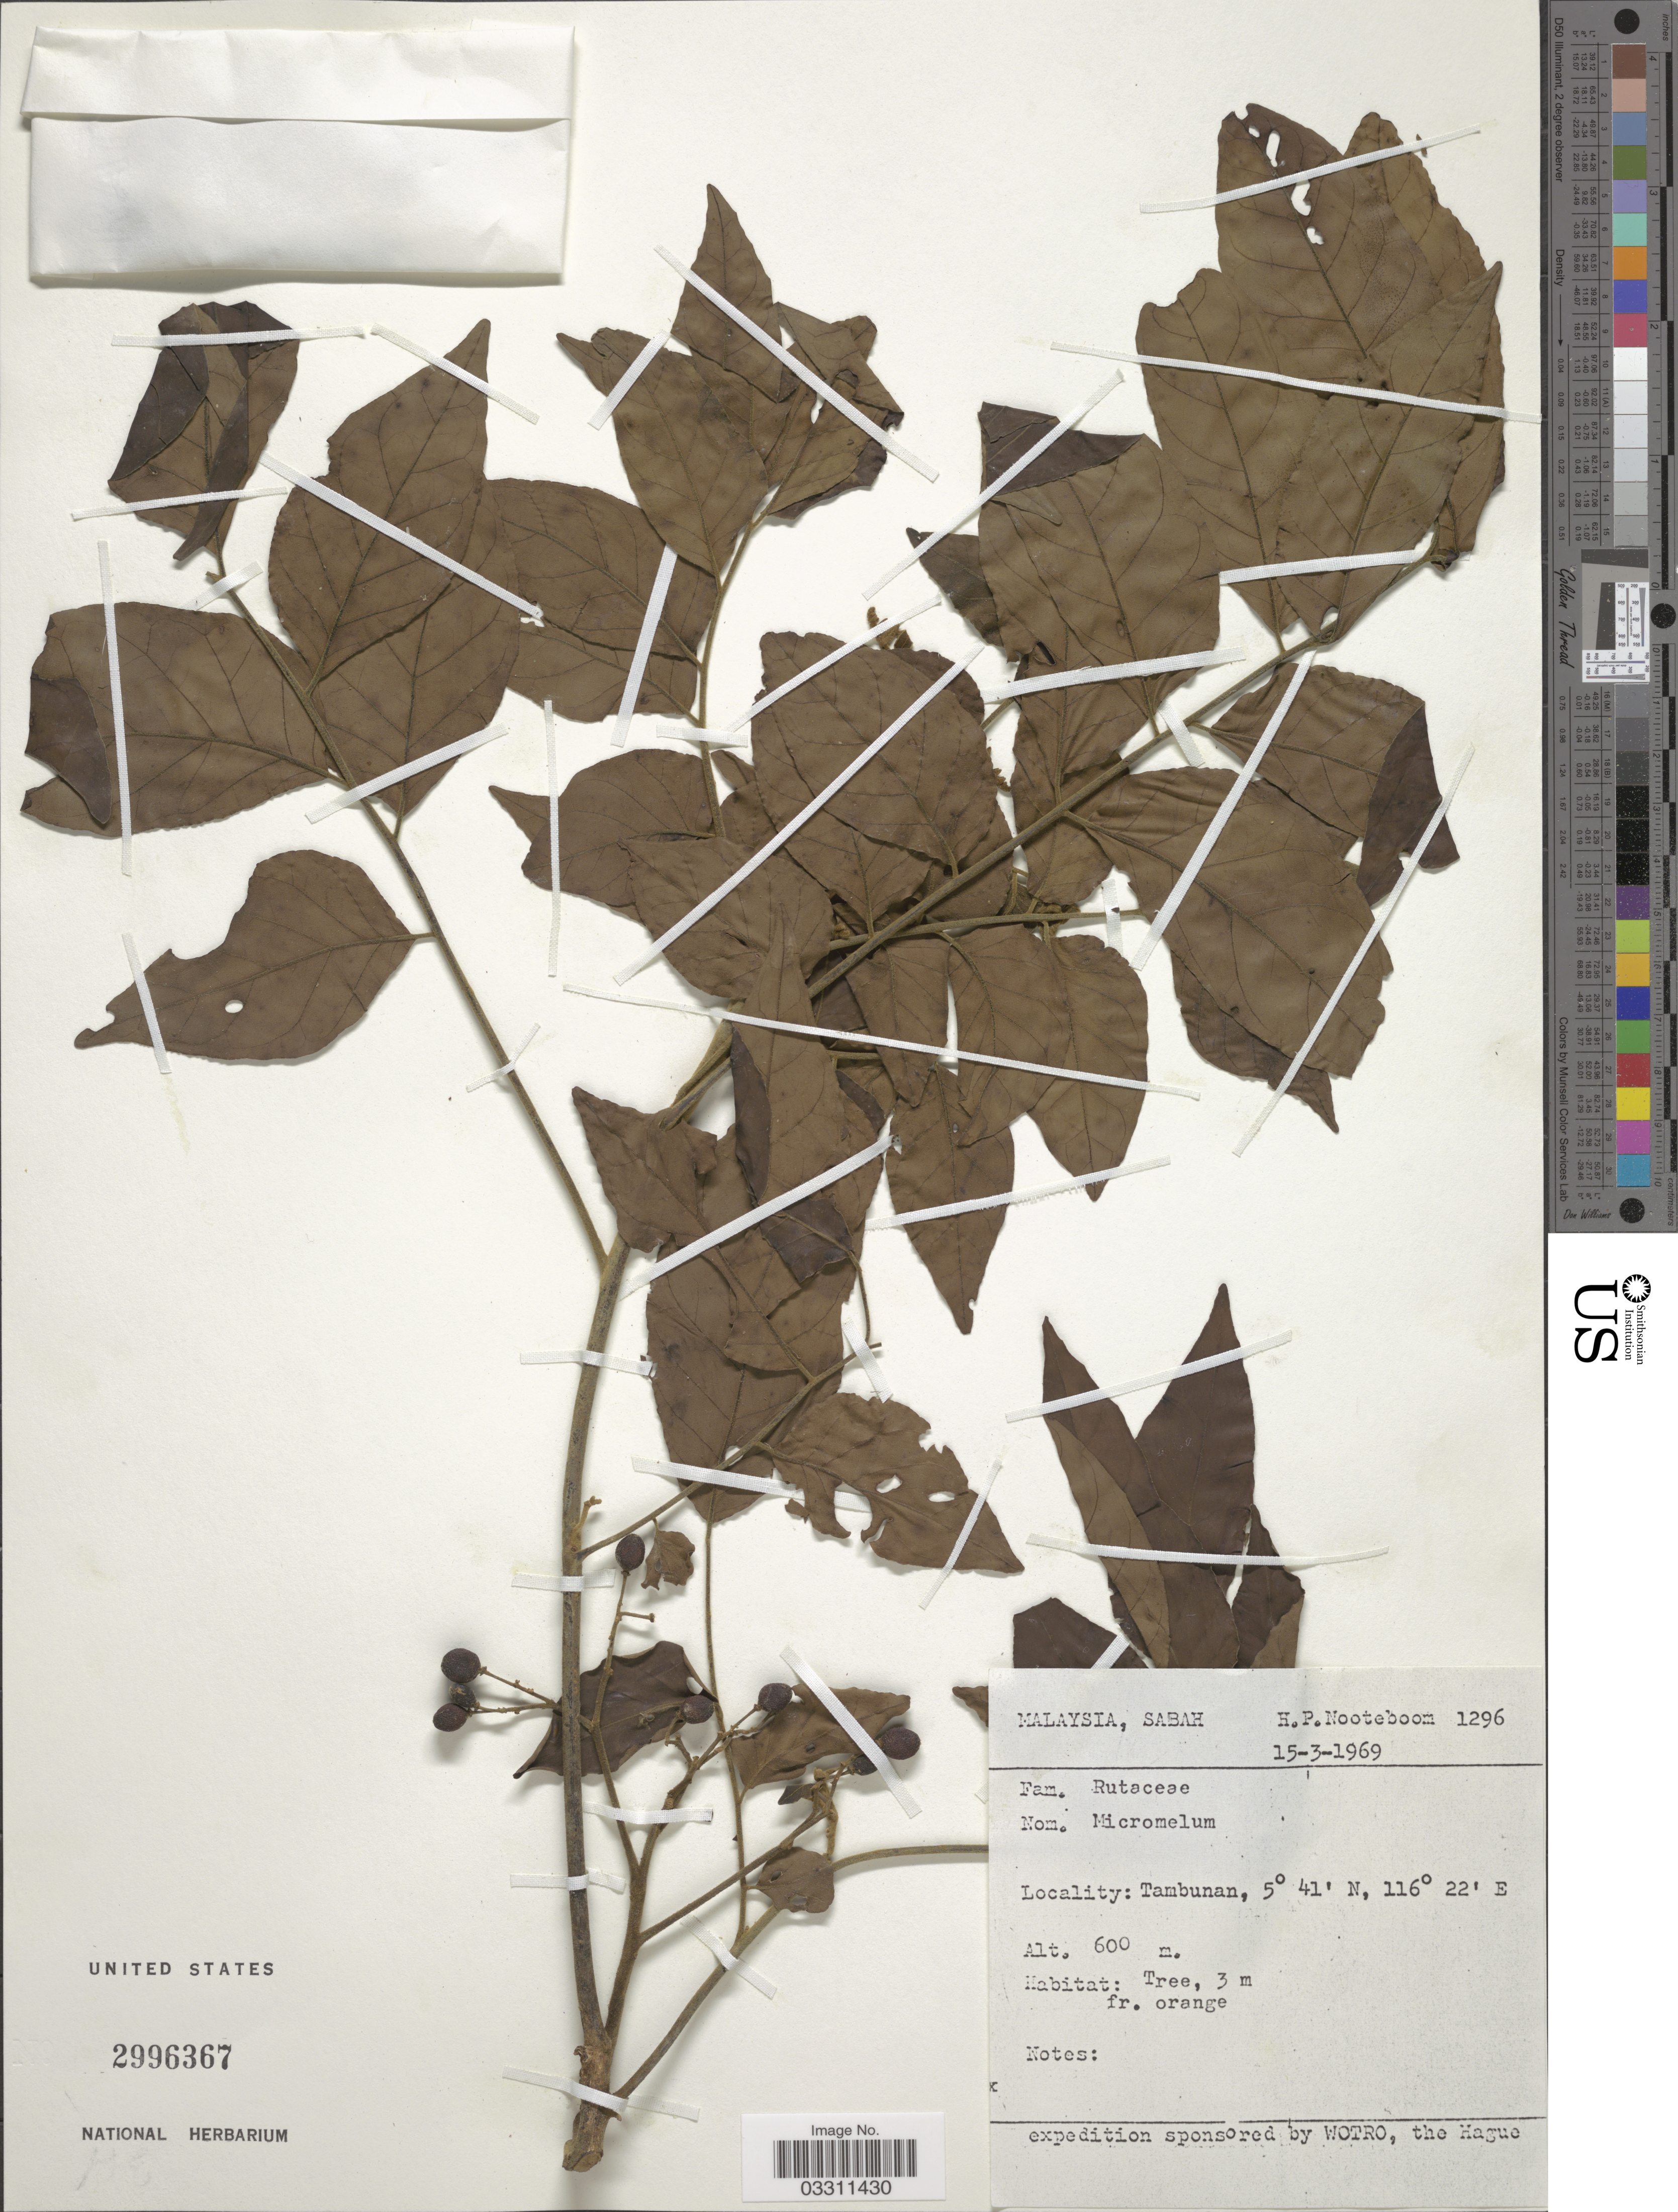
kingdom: Plantae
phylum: Tracheophyta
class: Magnoliopsida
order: Sapindales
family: Rutaceae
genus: Micromelum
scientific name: Micromelum sp.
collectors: H. P. Nooteboom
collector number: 1296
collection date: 1969-03-15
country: Malaysia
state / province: Sabah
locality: Tambunan.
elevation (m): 600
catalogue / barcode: US 2996367